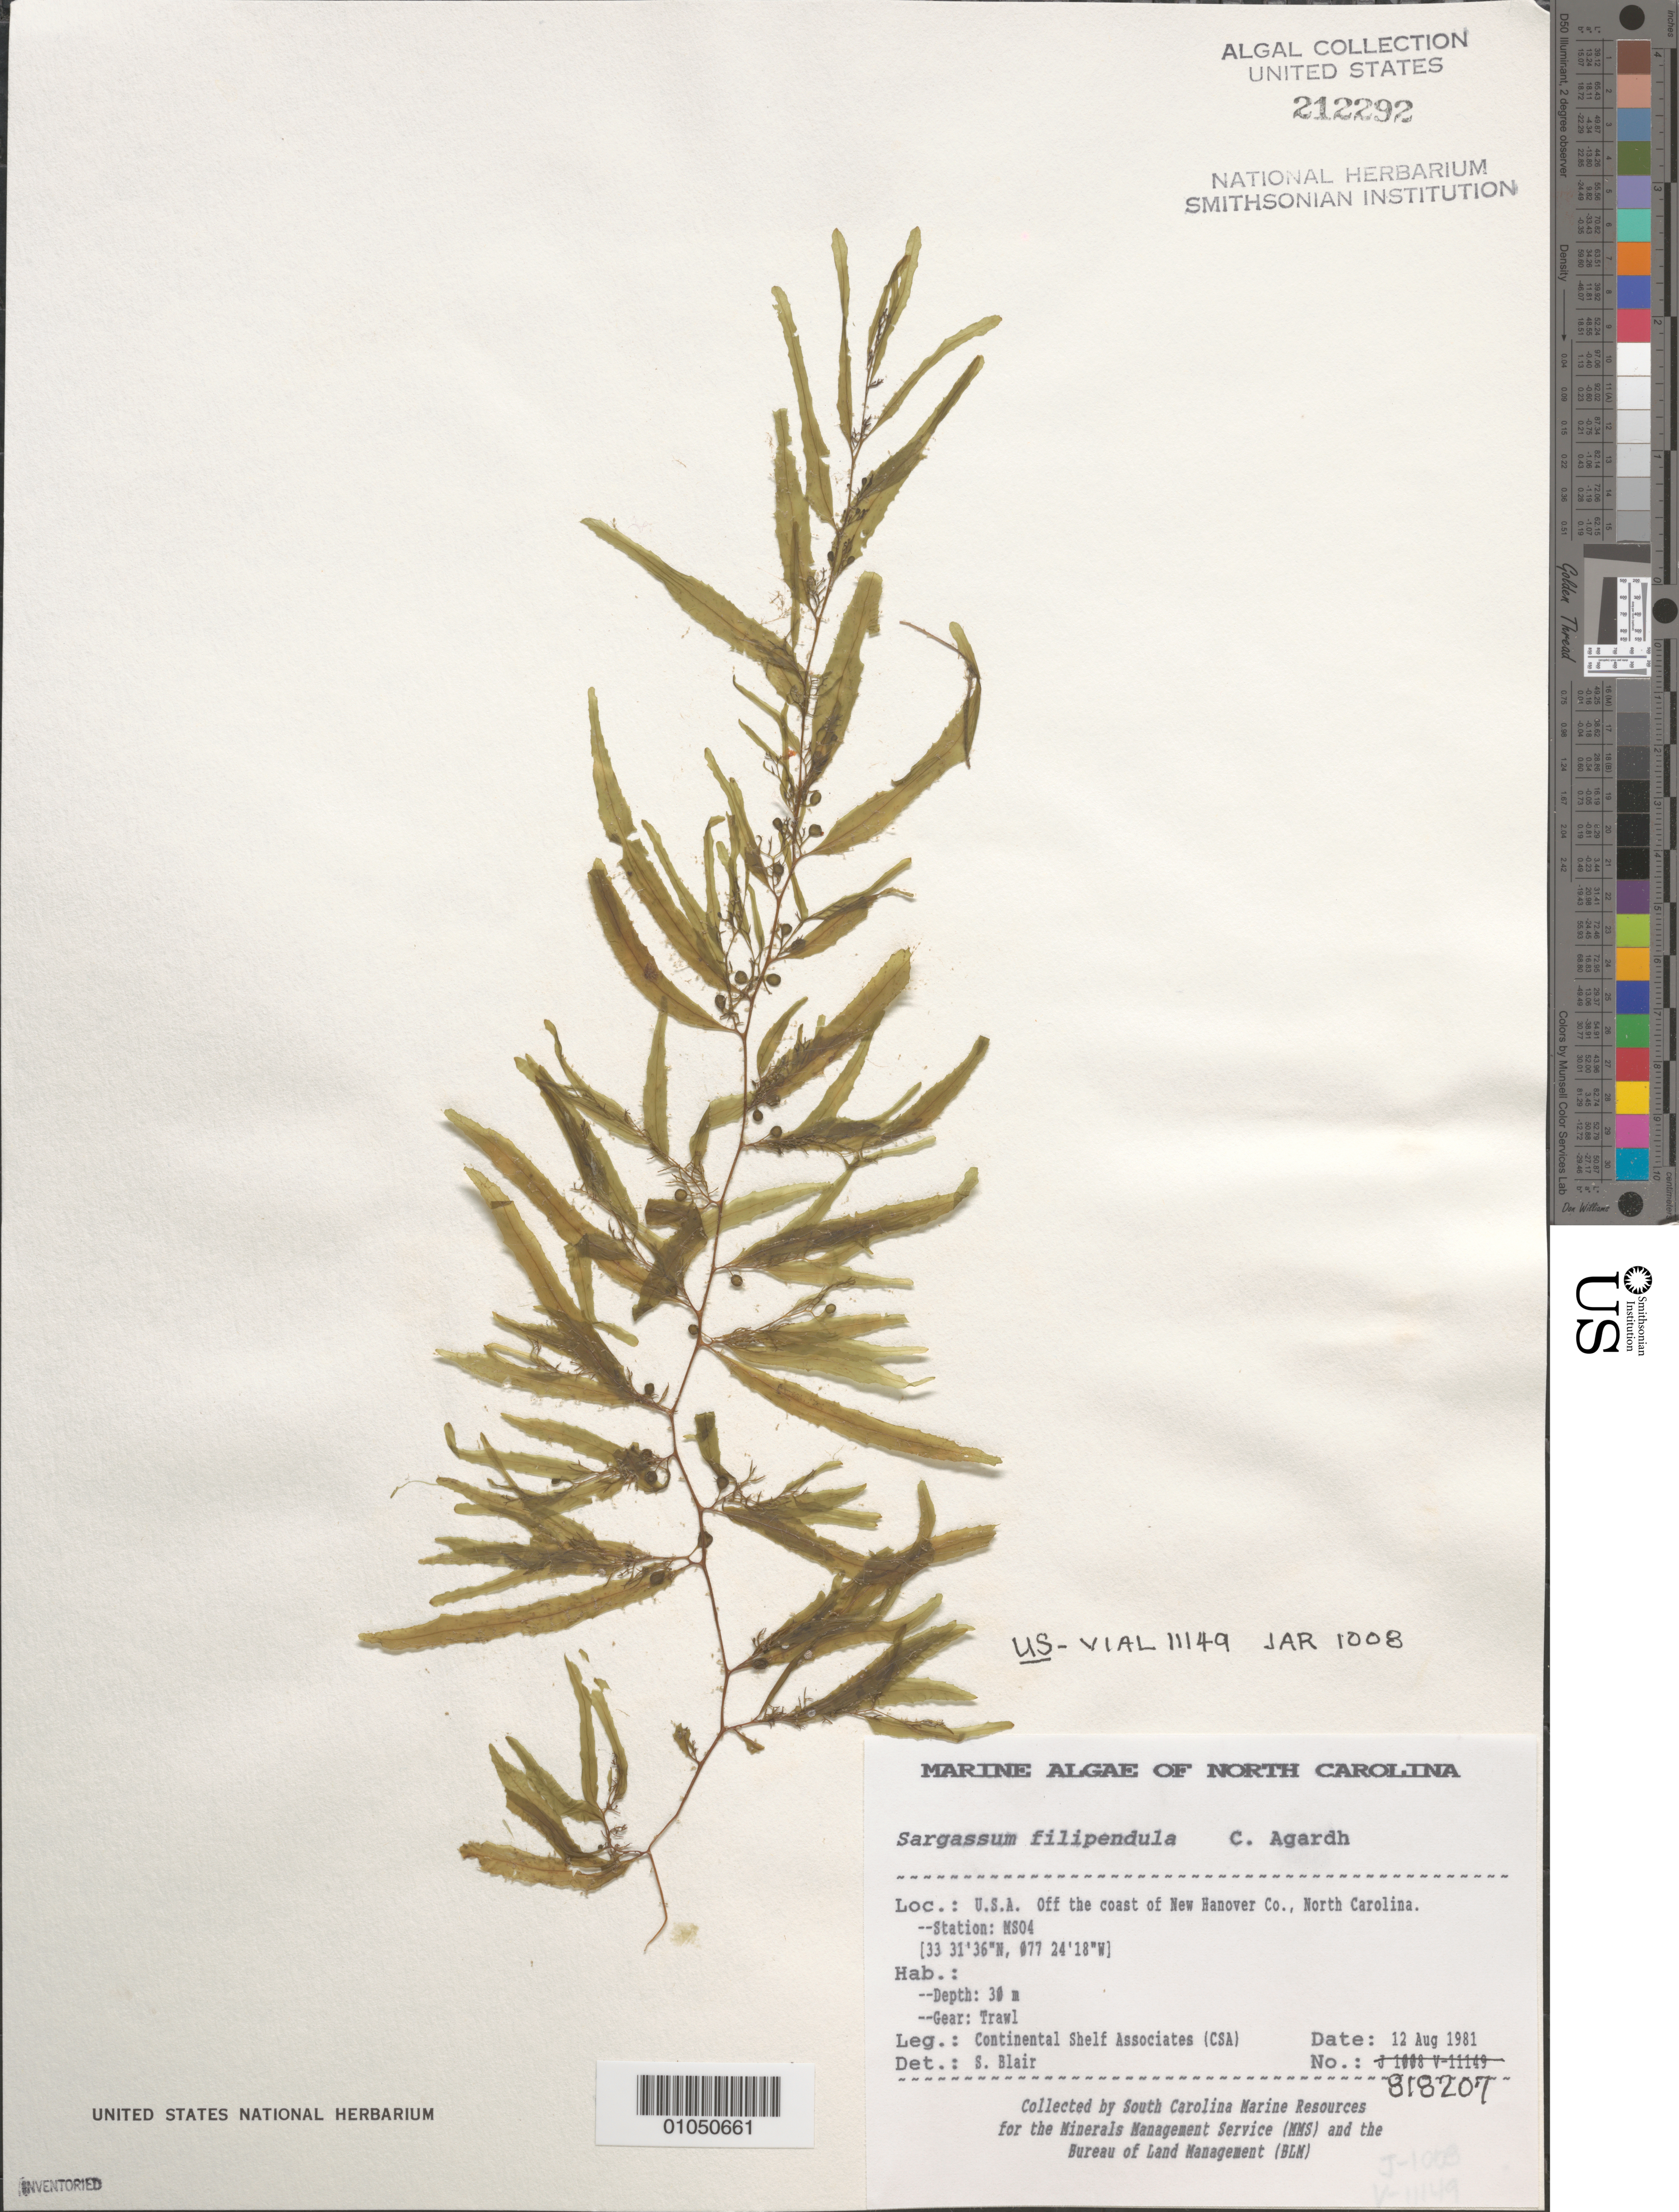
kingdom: Chromista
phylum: Ochrophyta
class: Phaeophyceae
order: Fucales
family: Sargassaceae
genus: Sargassum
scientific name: Sargassum filipendula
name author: C. Agardh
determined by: Blair, S. M.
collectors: Continental Shelf Associates for the MMS/BLM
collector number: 818207 Station MS04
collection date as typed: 12 Aug 1981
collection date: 1981-08-12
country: United States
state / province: North Carolina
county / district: New Hanover County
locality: Off coast of New Hanover County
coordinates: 33 31'36"N, 077 24'18"W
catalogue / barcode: US 212292